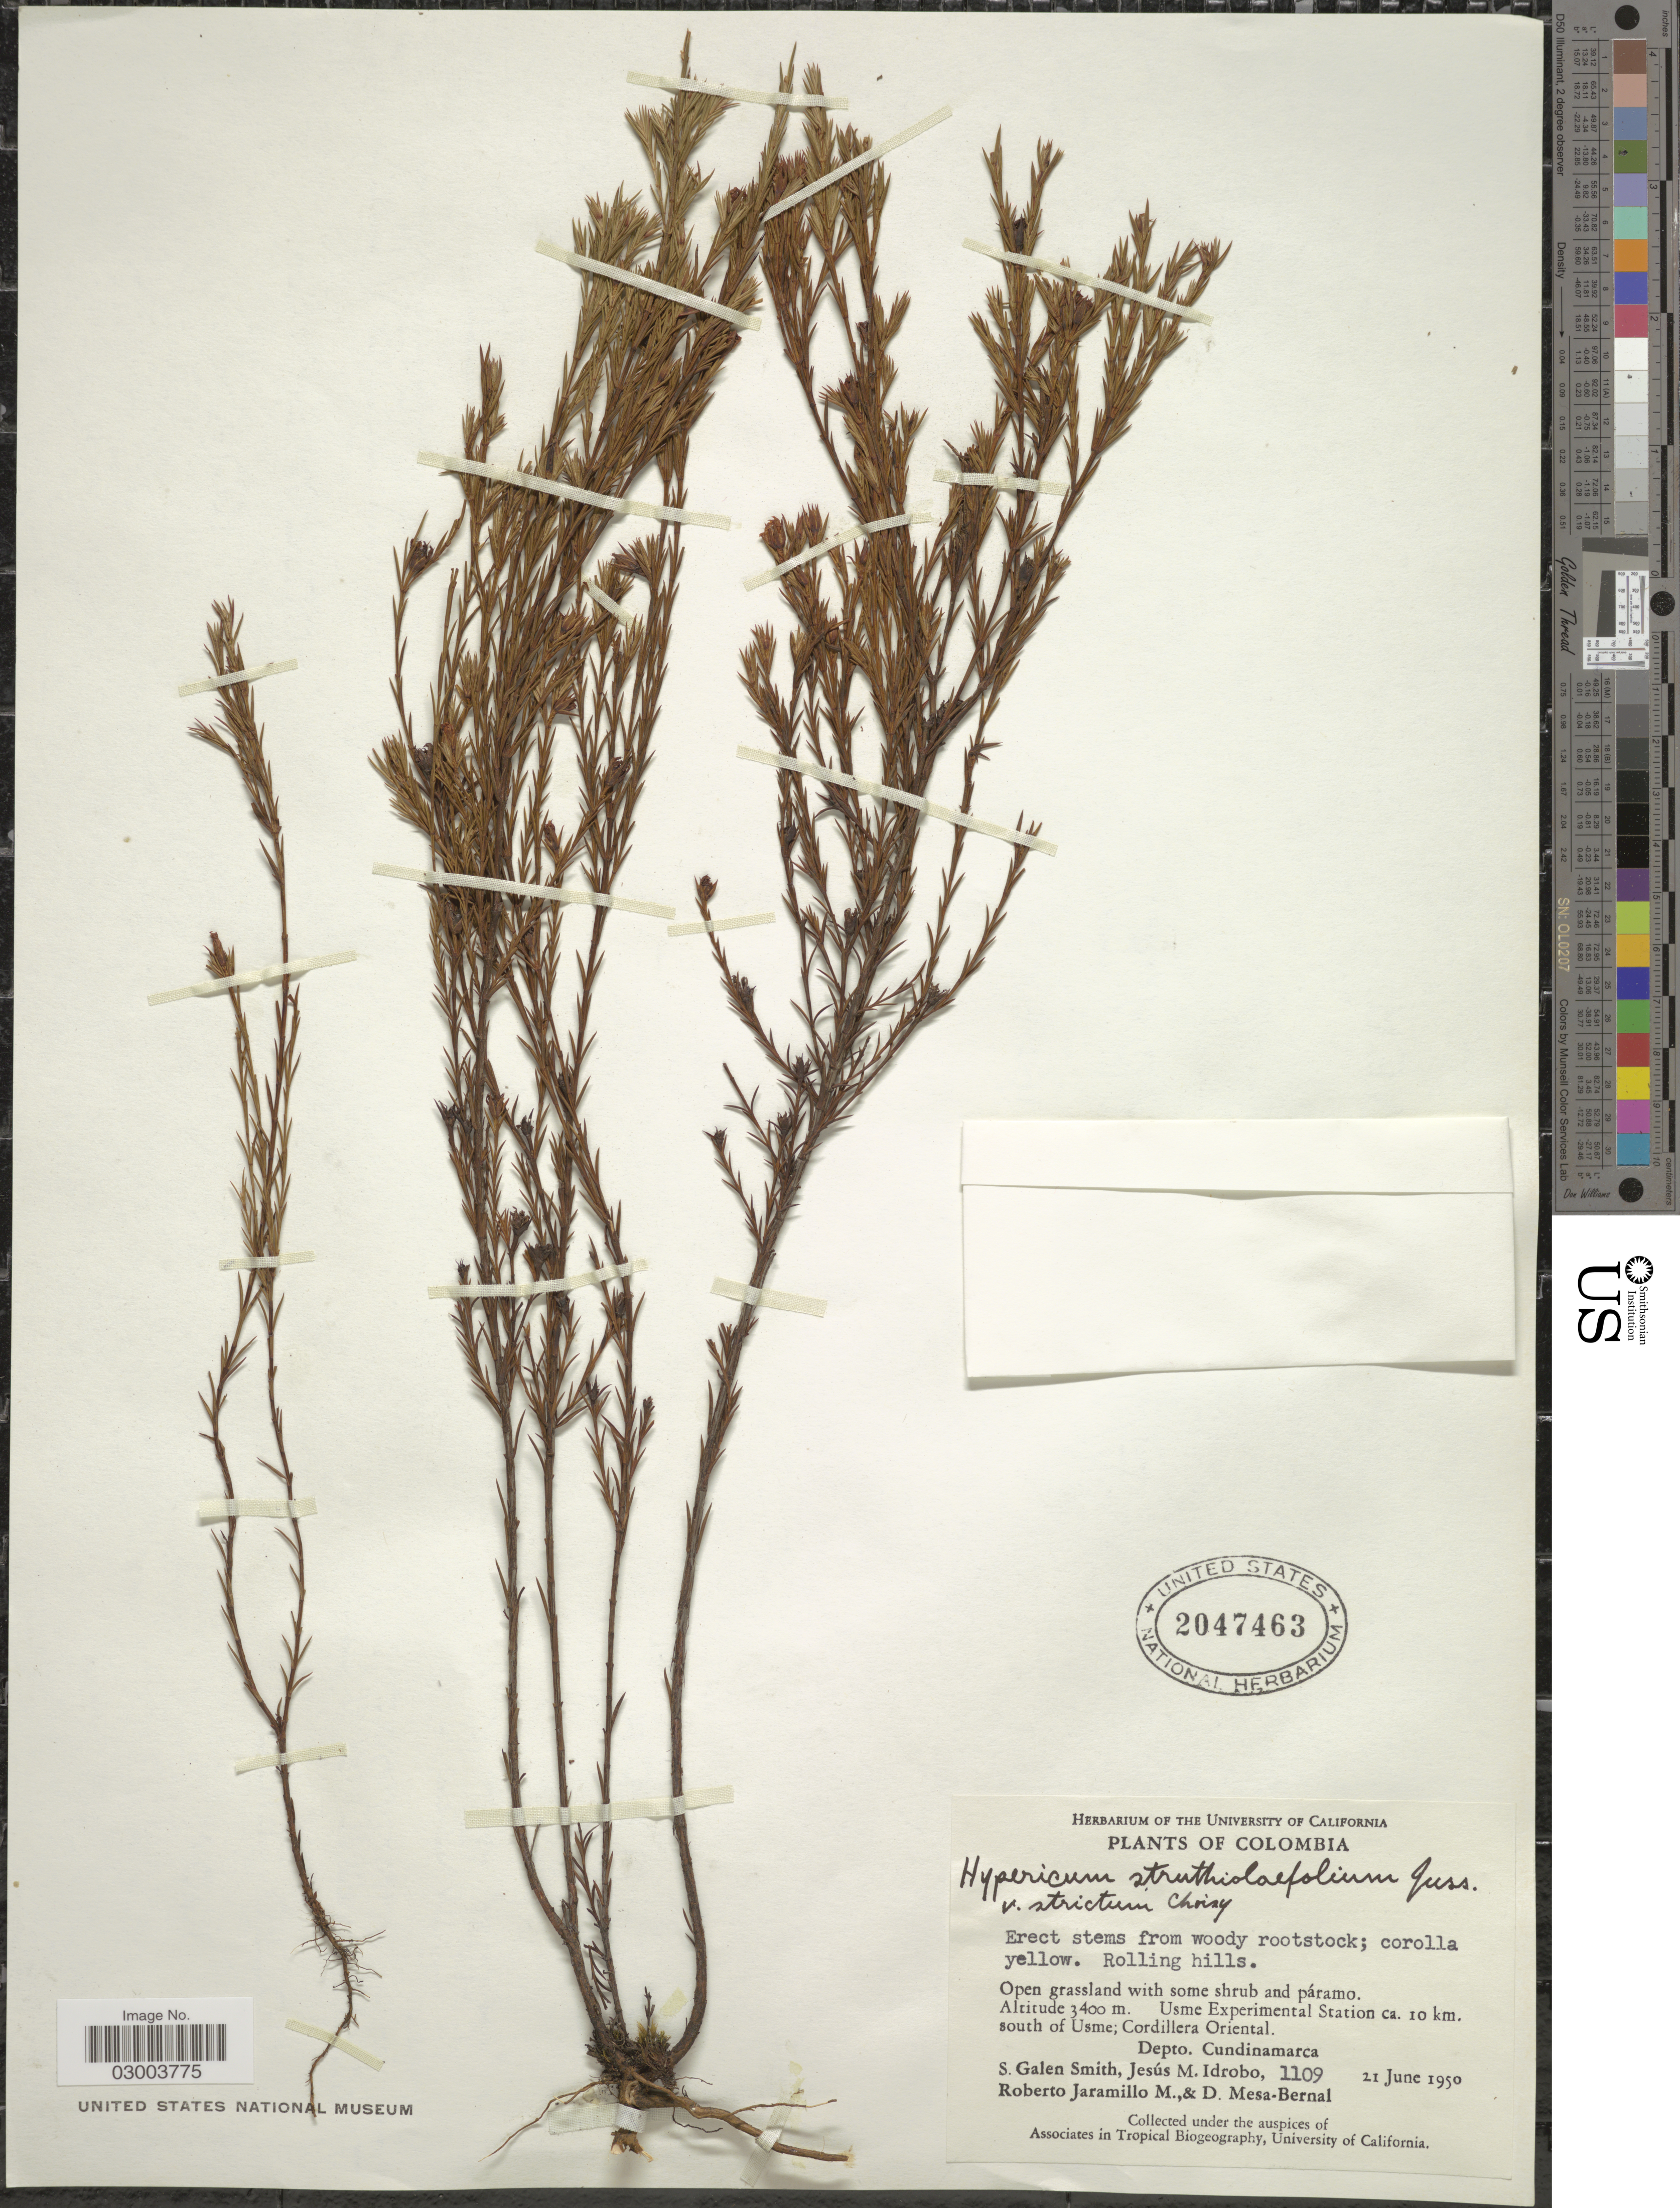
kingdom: Plantae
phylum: Tracheophyta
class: Magnoliopsida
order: Malpighiales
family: Hypericaceae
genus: Hypericum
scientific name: Hypericum strictum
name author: Kunth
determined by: Robson, Norman K. B.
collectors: S. G. Smith, J. M. Idrobo, R. Jaramillo M. & D. Mesa-Bernal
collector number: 1109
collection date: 1950-06-21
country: Colombia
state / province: Cundinamarca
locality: Usme experimental Station ca. 10 km. south of Usme; Cordillera Oriental, Depto. Cundinamarca.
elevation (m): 3400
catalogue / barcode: US 2047463